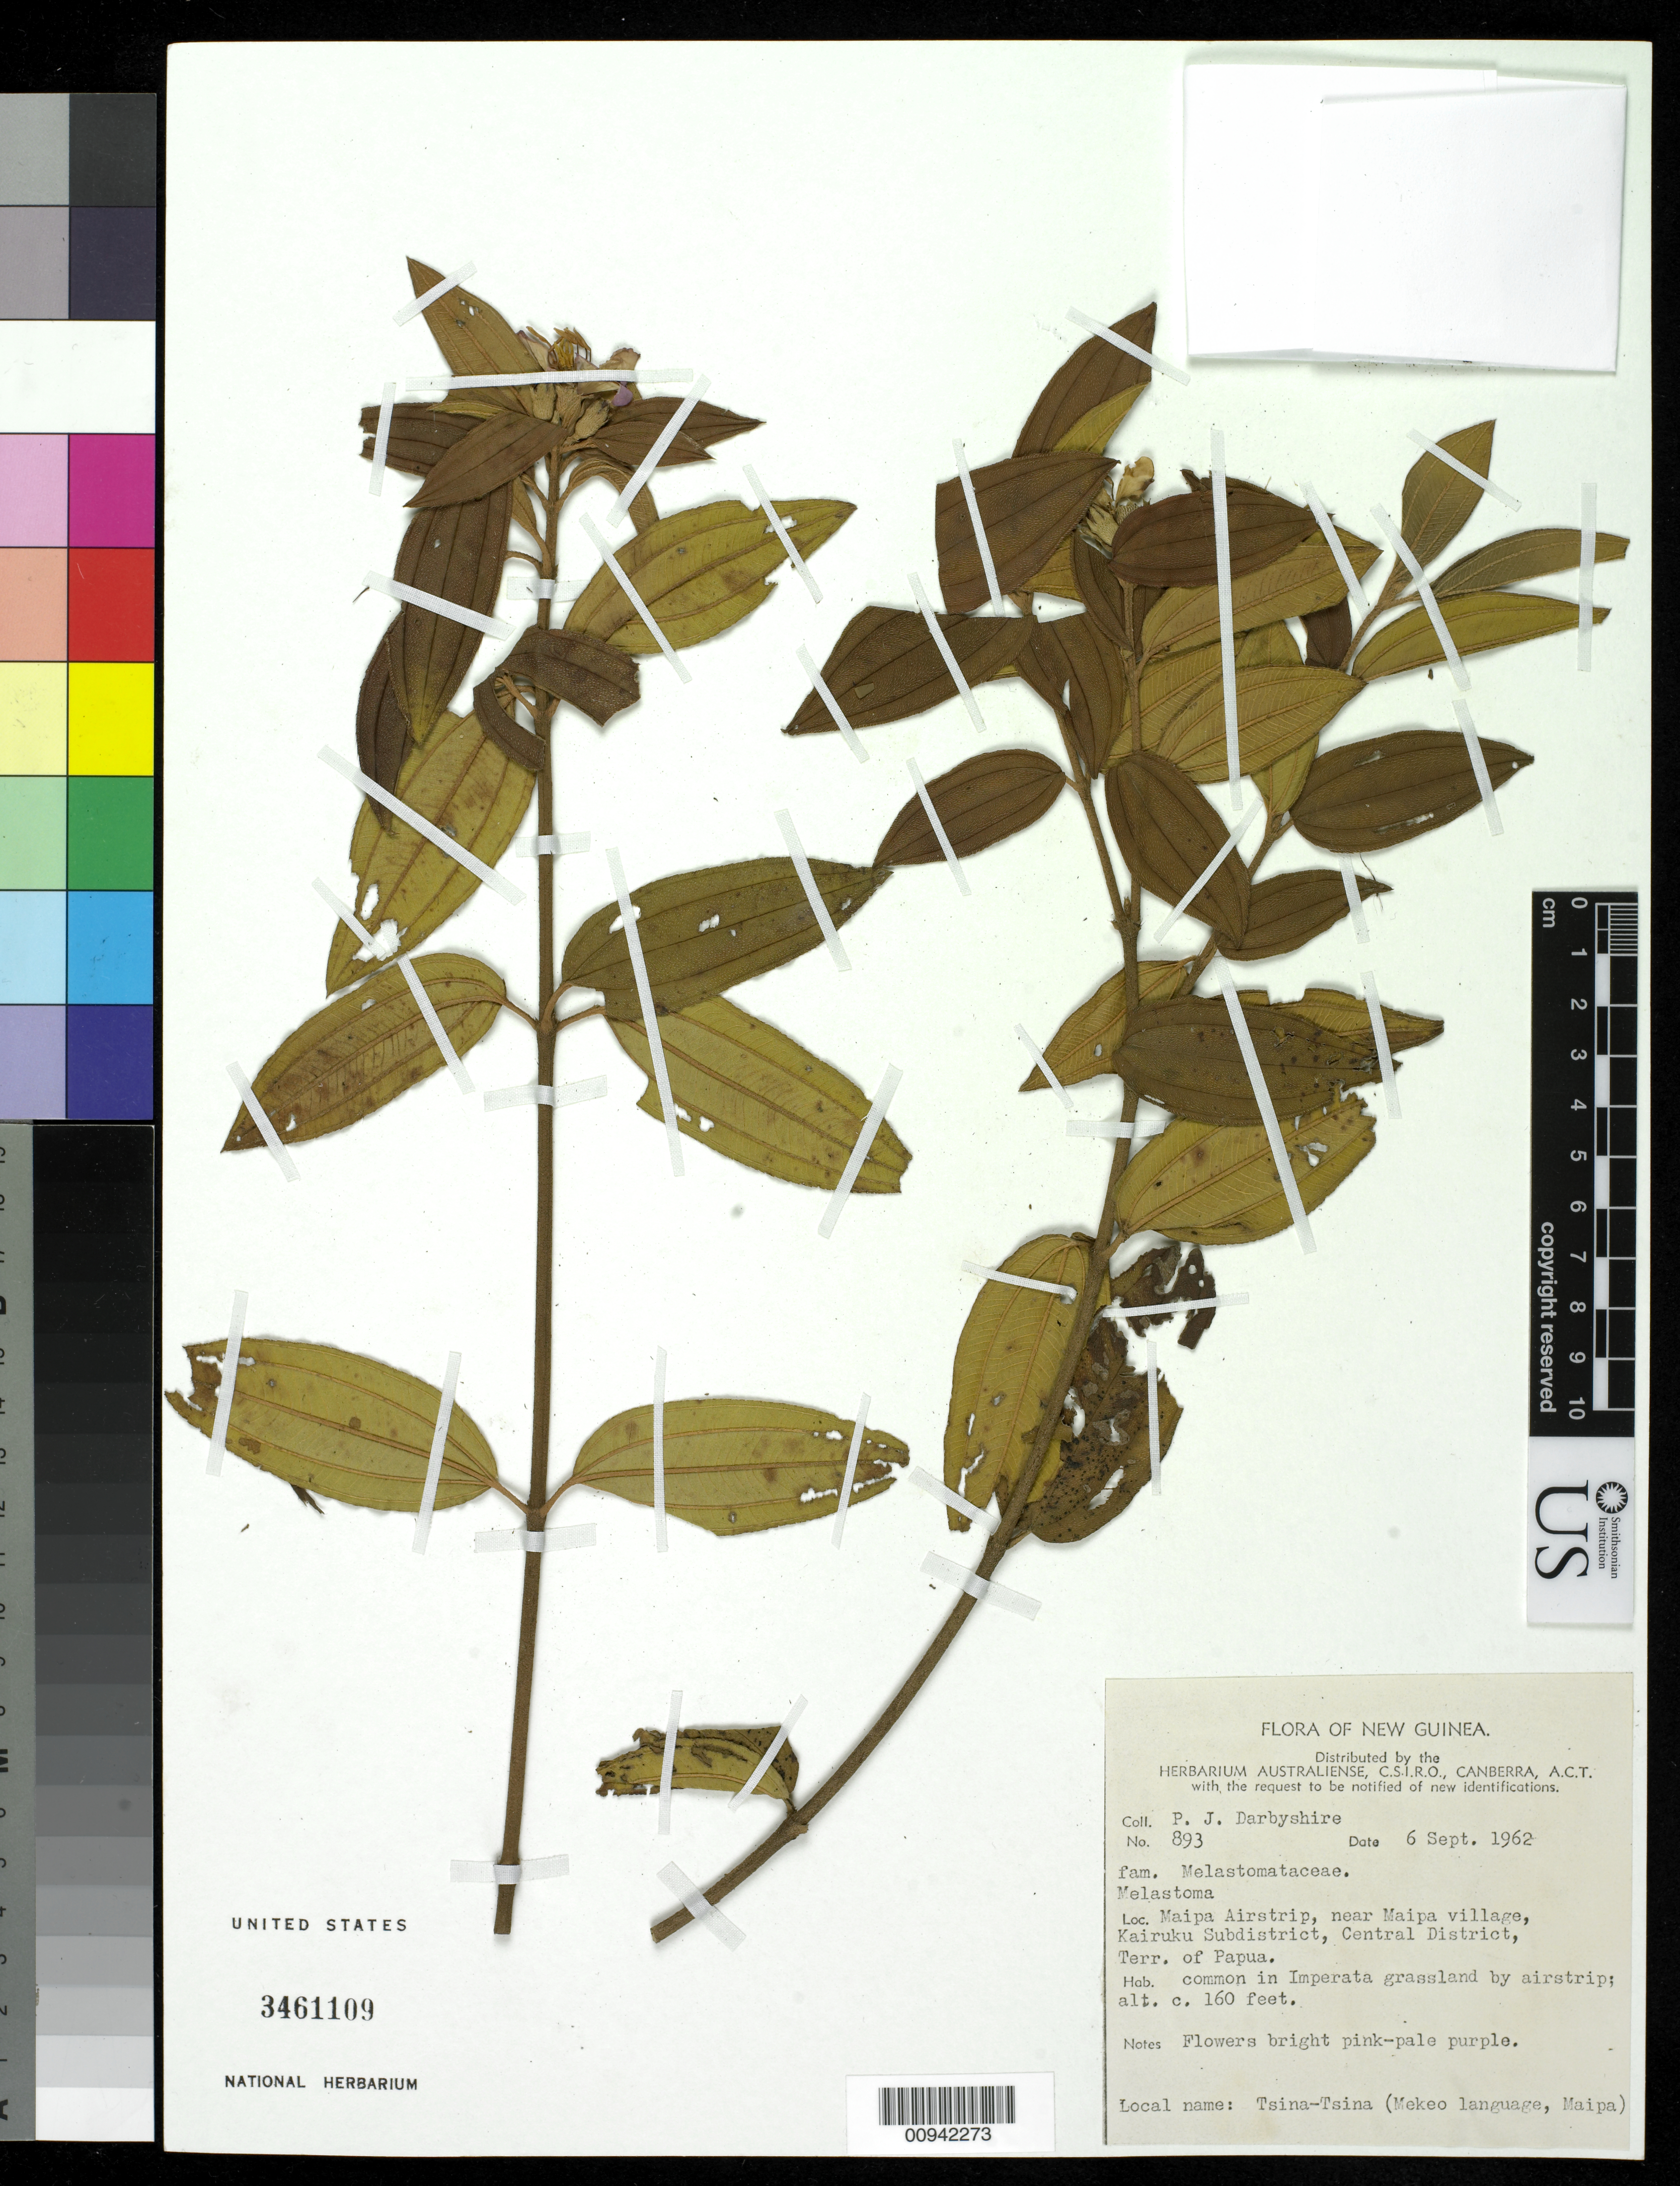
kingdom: Plantae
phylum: Tracheophyta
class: Magnoliopsida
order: Myrtales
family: Melastomataceae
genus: Melastoma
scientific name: Melastoma malabathricum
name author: L.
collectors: P. Darbyshire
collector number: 893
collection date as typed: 06 Sep 1962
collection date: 1962-09-06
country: Papua New Guinea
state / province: Central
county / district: Kairuku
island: New Guinea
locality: Maipa Airstrip, near Maipa Village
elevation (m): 49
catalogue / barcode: US 3461109